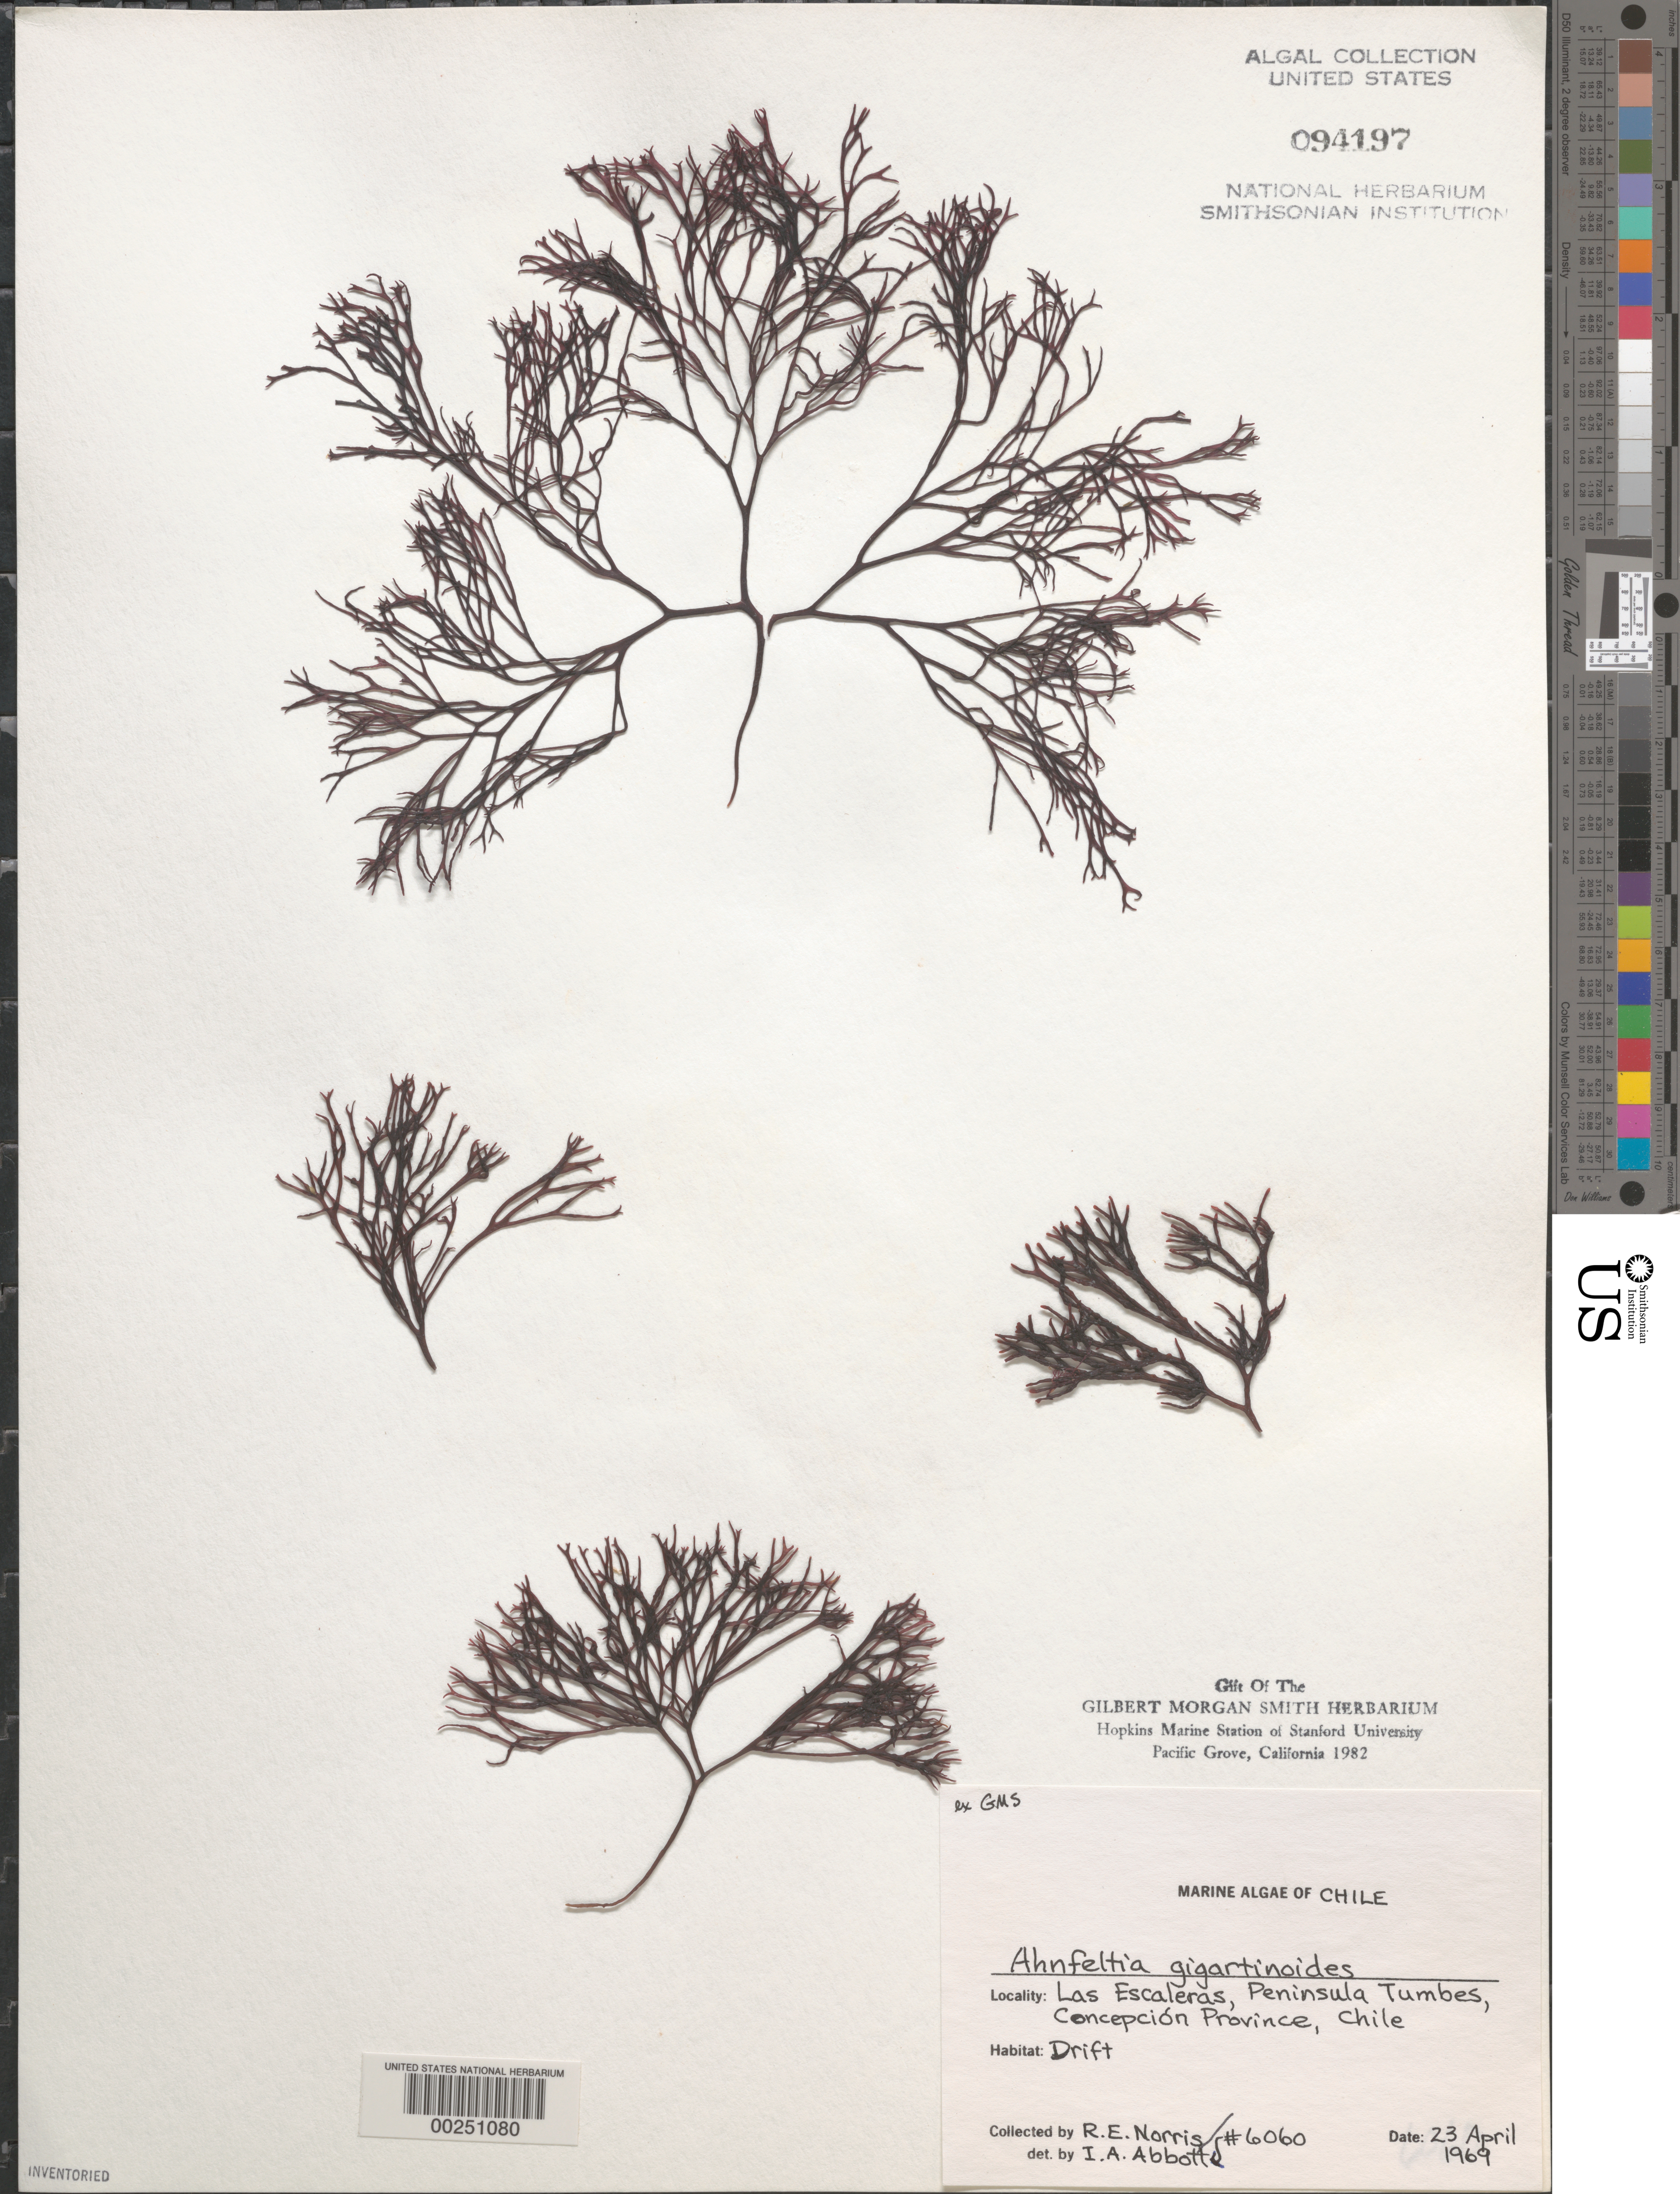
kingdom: Plantae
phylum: Rhodophyta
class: Florideophyceae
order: Ahnfeltiales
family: Ahnfeltiaceae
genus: Ahnfeltia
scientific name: Ahnfeltia gigartinoides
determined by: Abbott, Isabella A.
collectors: R. E. Norris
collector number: IAA 6060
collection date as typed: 23 Apr 1969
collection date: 1969-04-23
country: Chile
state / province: Bio-Bío (VIII)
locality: Las escaleras, peninsula tumbes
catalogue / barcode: US 94197